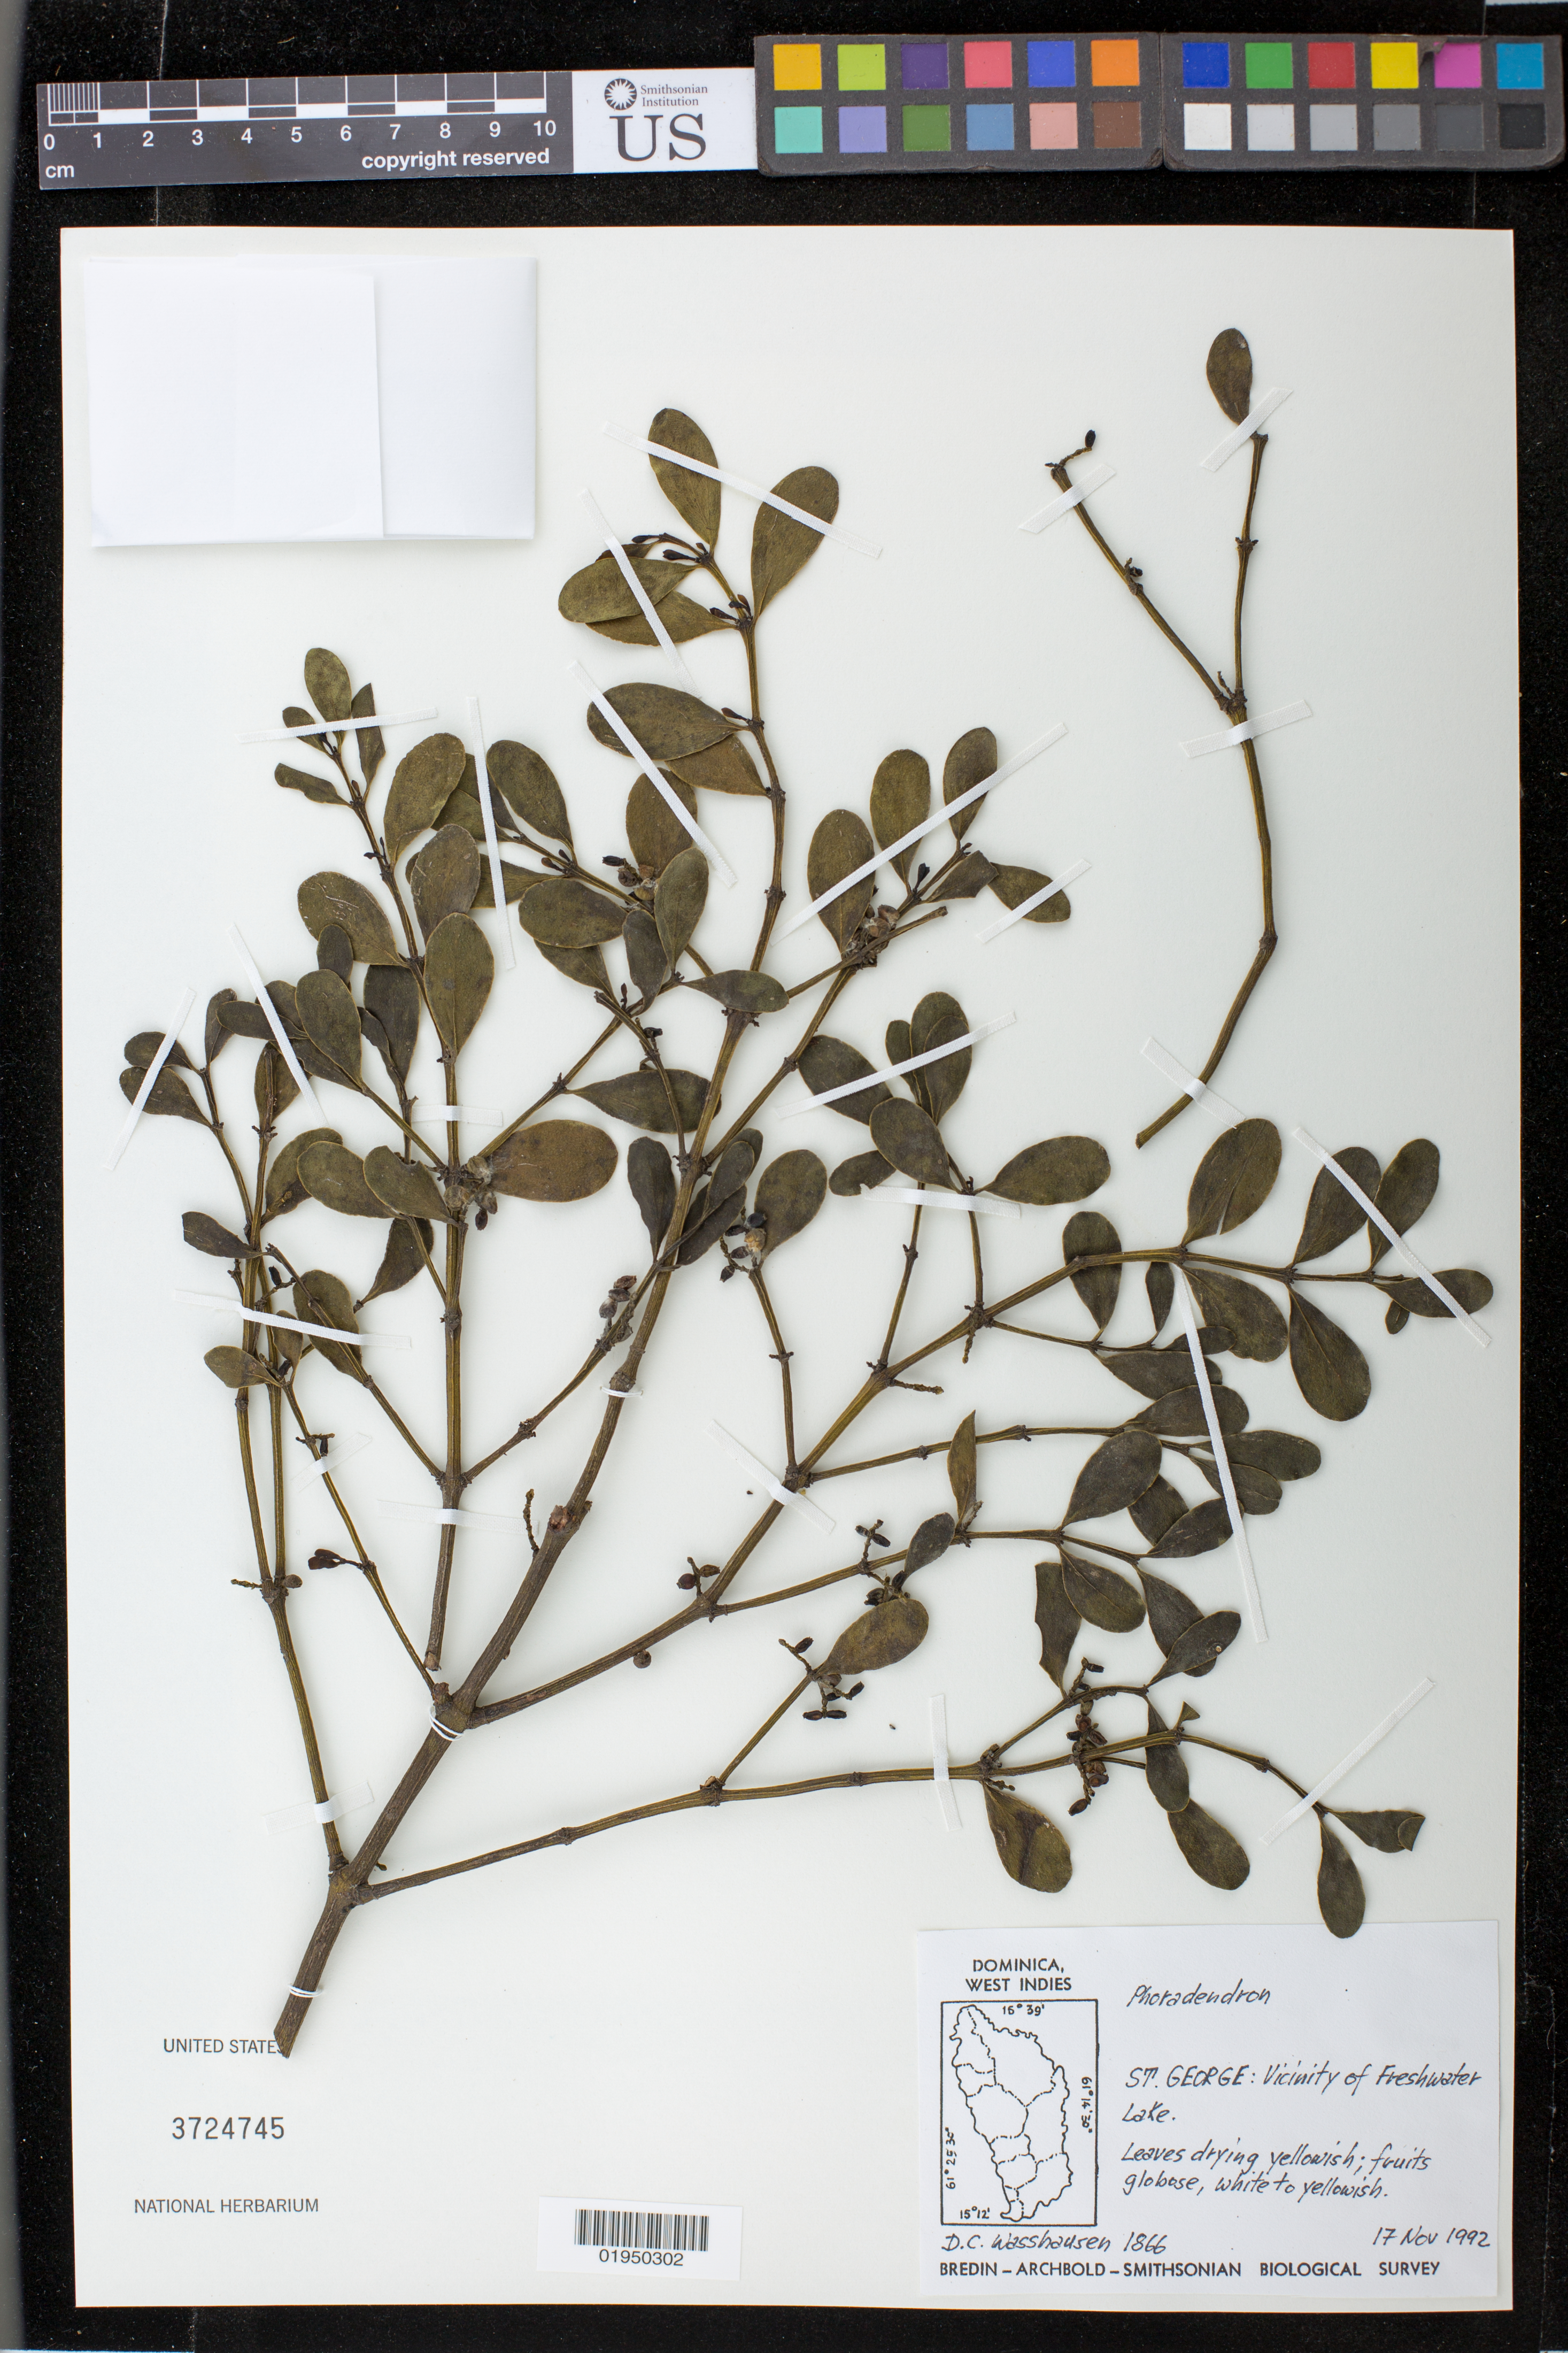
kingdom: Plantae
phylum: Tracheophyta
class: Magnoliopsida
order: Santalales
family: Viscaceae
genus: Dendrophthora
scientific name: Dendrophthora cubensis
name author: Eichler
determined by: Caraballo-Ortiz, Marcos A., (MISS), University of Mississippi (UNITED STATES)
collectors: D. C. Wasshausen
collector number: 1866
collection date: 1992-11-17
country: Dominica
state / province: St. George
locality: vicinity of Freshwater Lake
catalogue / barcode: US 3724745